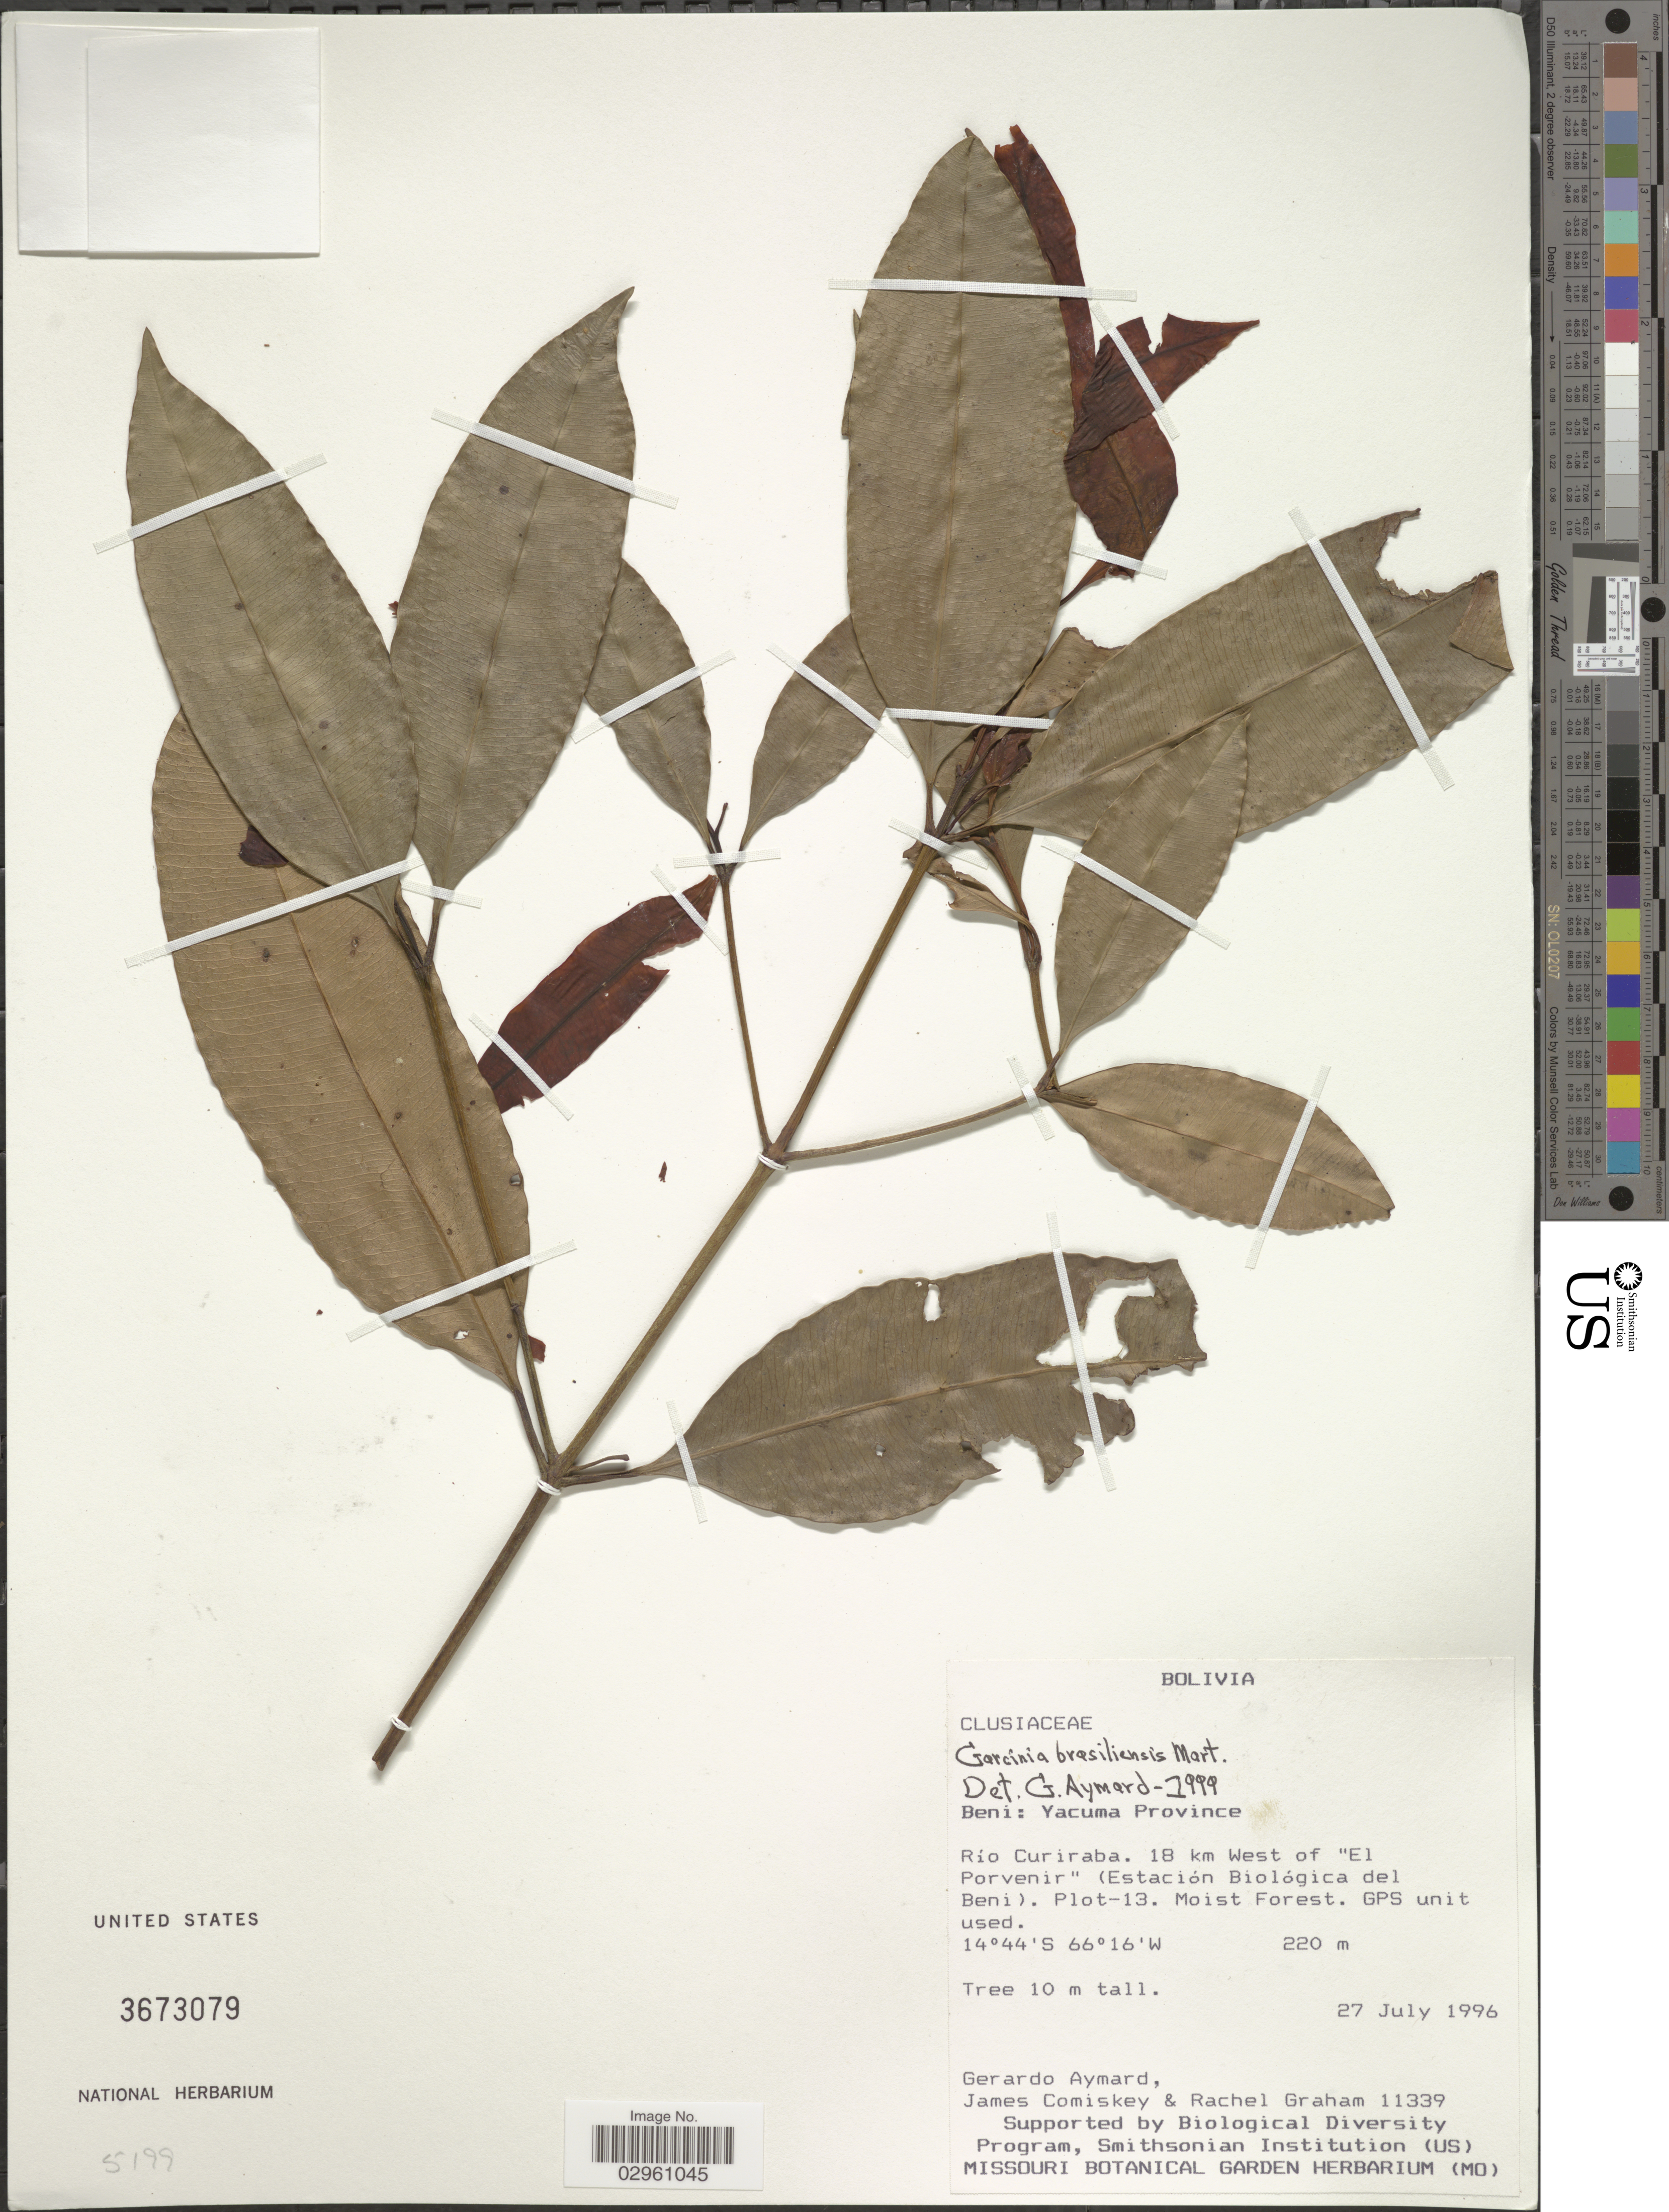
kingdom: Plantae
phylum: Tracheophyta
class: Magnoliopsida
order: Malpighiales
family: Clusiaceae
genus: Garcinia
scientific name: Garcinia brasiliensis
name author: Mart.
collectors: G. A. Aymard, J. A. Comiskey & R. Graham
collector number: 11339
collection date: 1996-07-27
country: Bolivia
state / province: Beni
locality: Yacuma Province. Río Curiraba. 18 km West of "El Porvenir" (Estación Biológica del Beni). Plot-13.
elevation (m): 220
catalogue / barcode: US 3673079